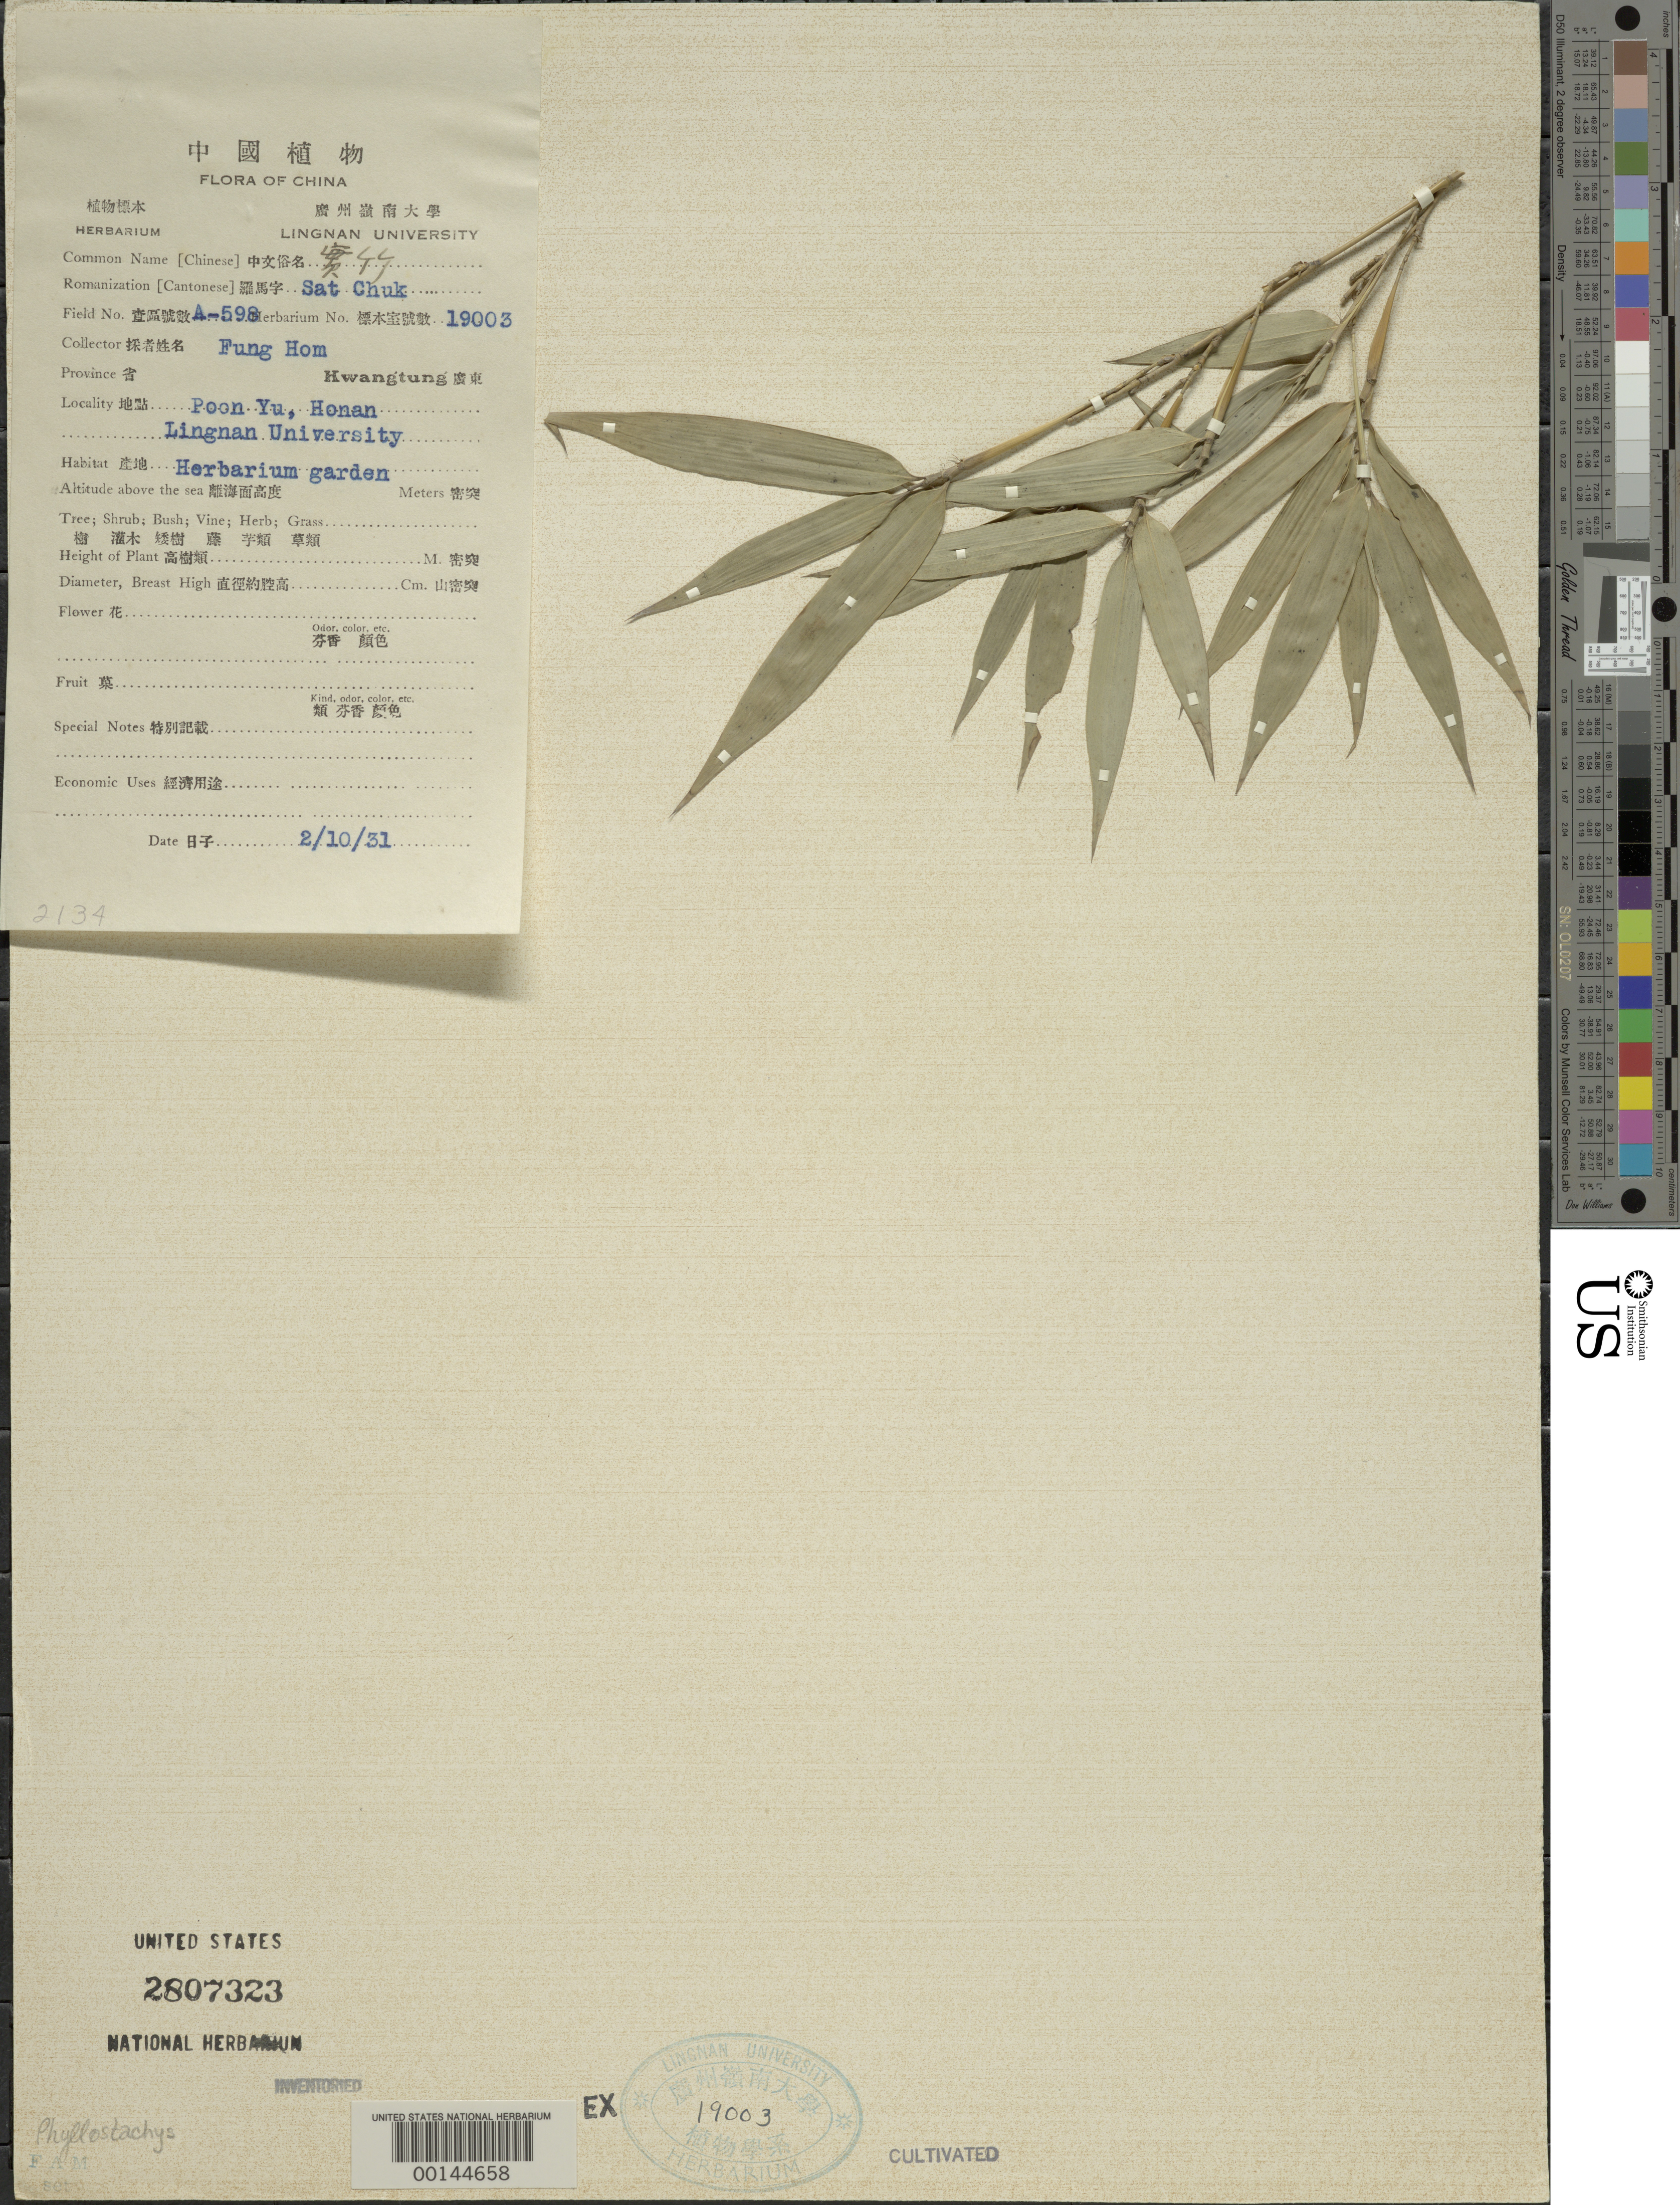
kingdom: Plantae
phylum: Tracheophyta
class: Liliopsida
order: Poales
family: Poaceae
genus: Phyllostachys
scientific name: Phyllostachys sp.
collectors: H. L. Fung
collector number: A-598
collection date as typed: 10 Feb 1931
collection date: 1931-02-10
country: China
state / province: Guangdong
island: Honam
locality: Honan, poon-yu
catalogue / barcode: US 2807323